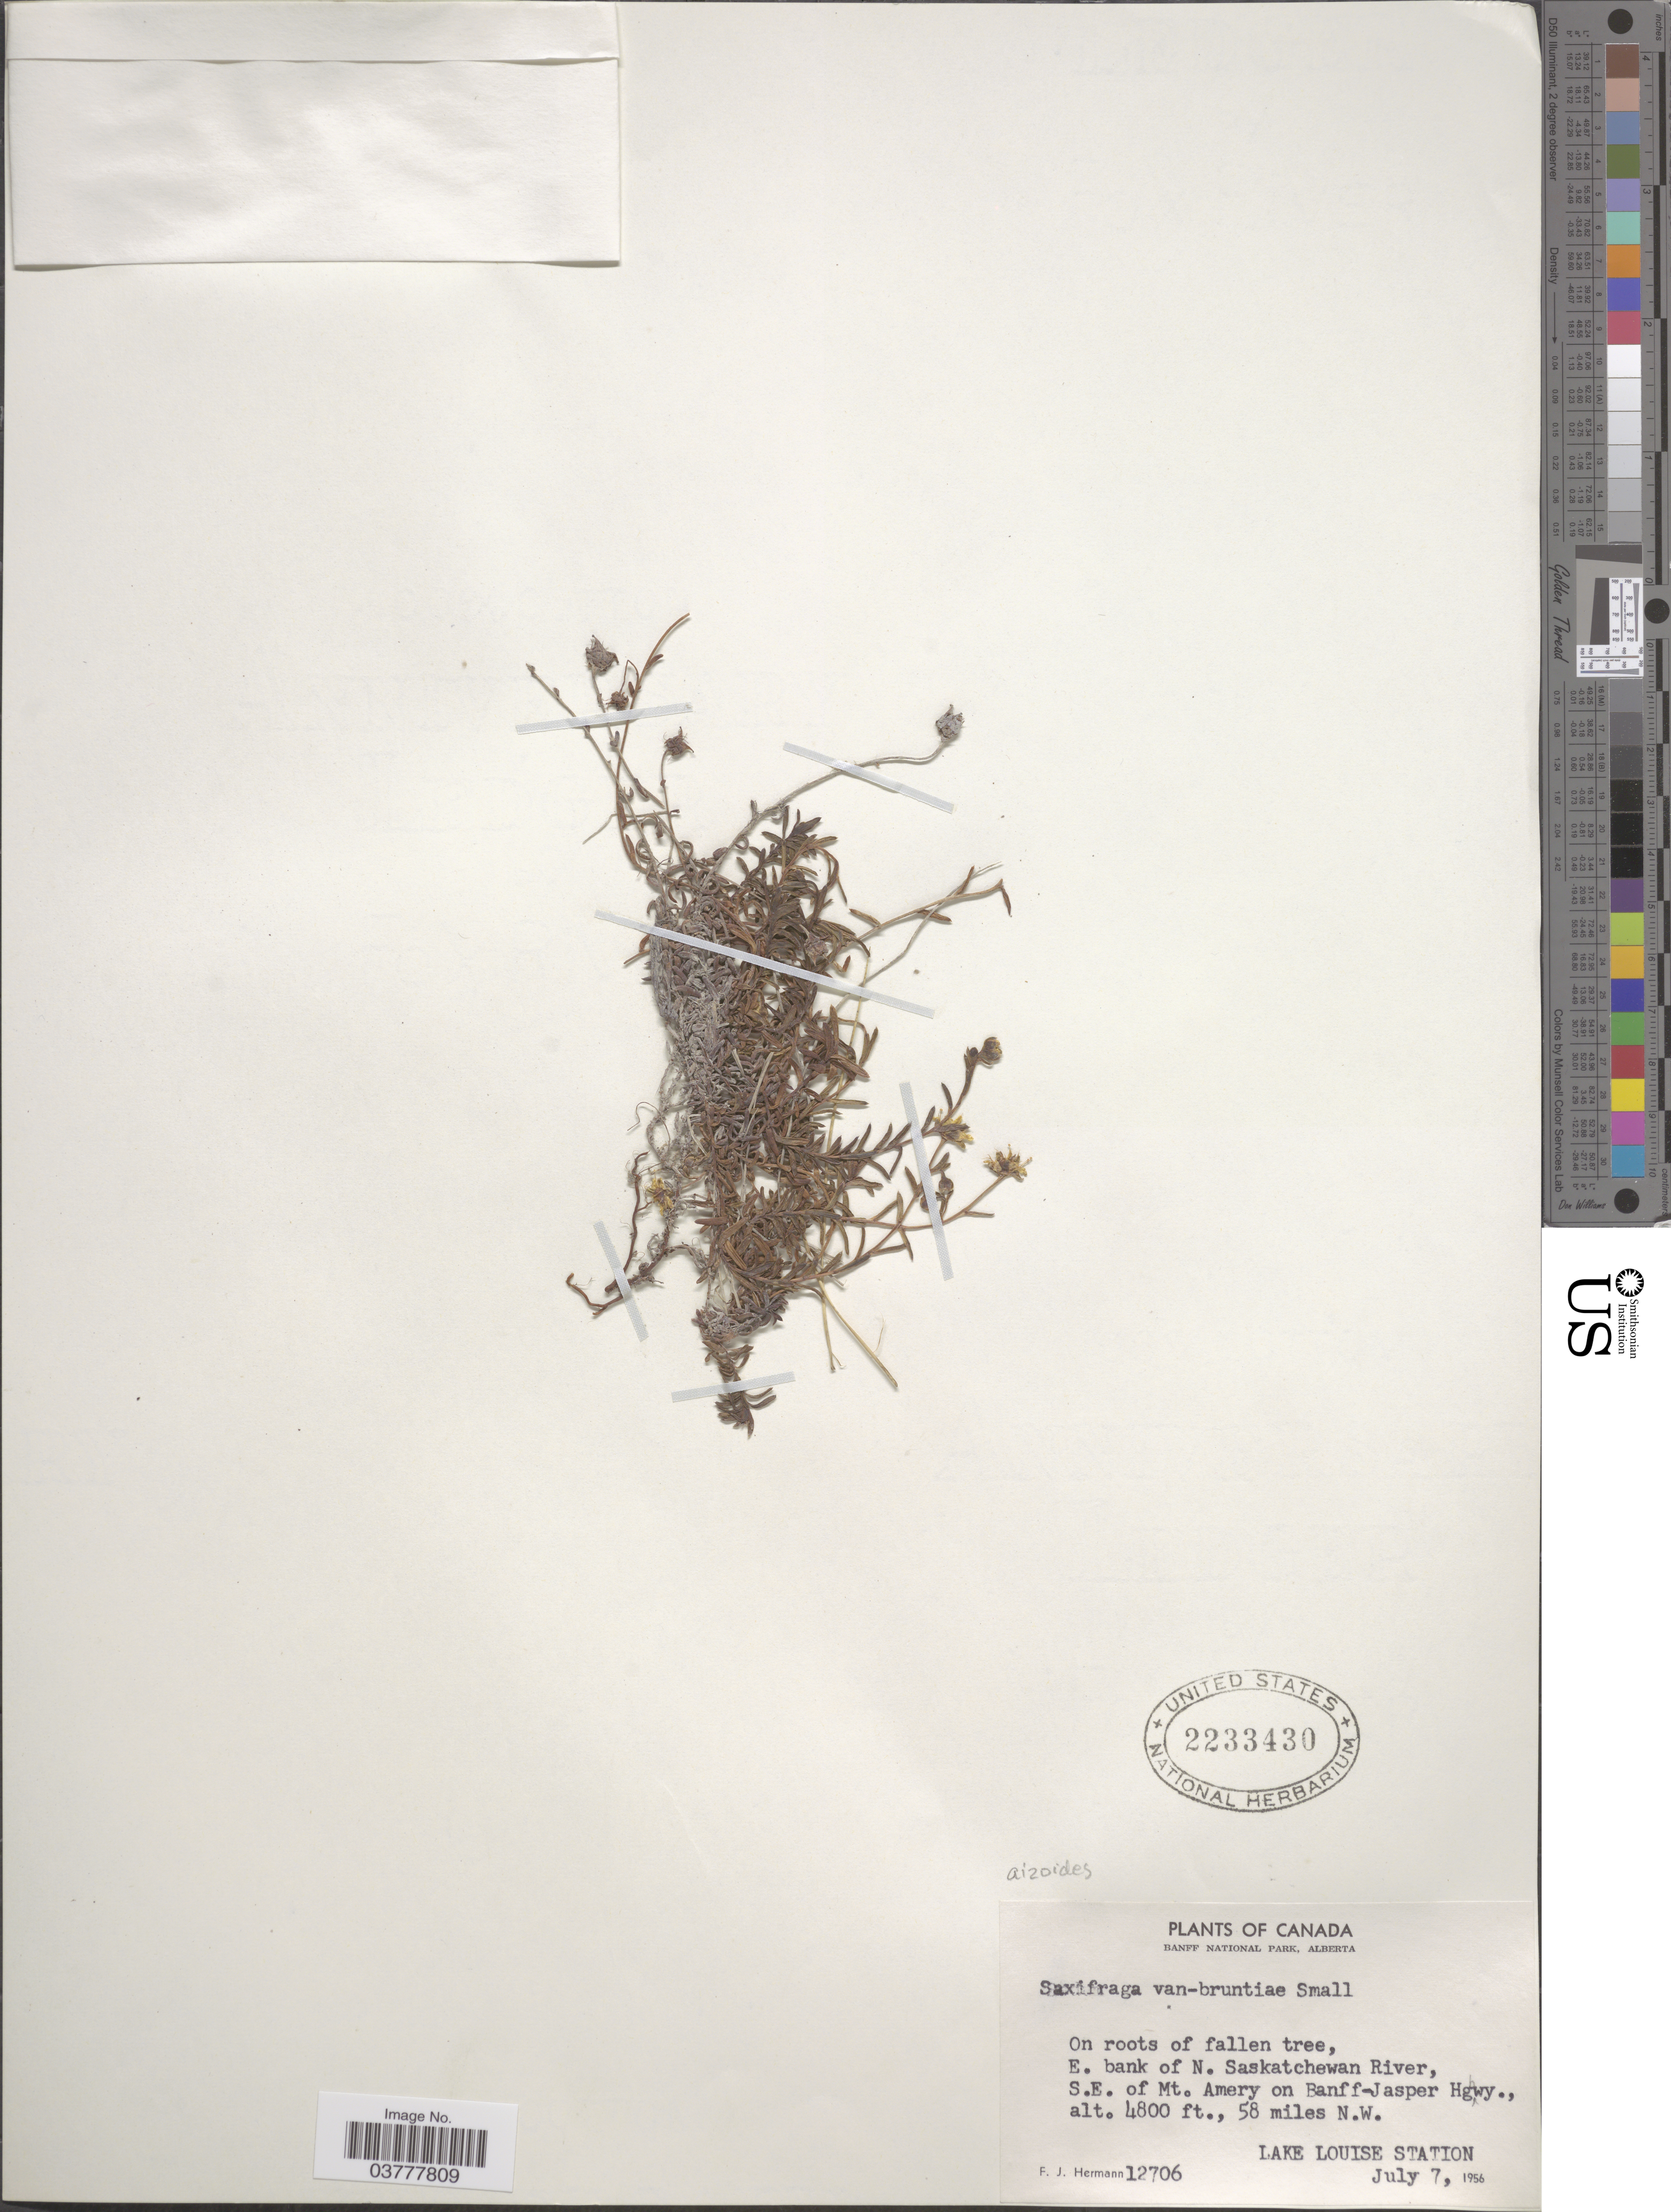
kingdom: Plantae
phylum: Tracheophyta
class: Magnoliopsida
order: Saxifragales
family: Saxifragaceae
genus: Saxifraga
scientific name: Saxifraga aizoides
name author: L.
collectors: F. J. Hermann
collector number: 12706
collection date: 1956-07-07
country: Canada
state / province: Alberta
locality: Banff National Park. E. bank of N. Saskatchewan River, S.E. of Mt. Amery on Banff - Jasper Hgwy., 58 miles N.W. Lake Louise Station.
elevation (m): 1463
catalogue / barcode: US 2233430